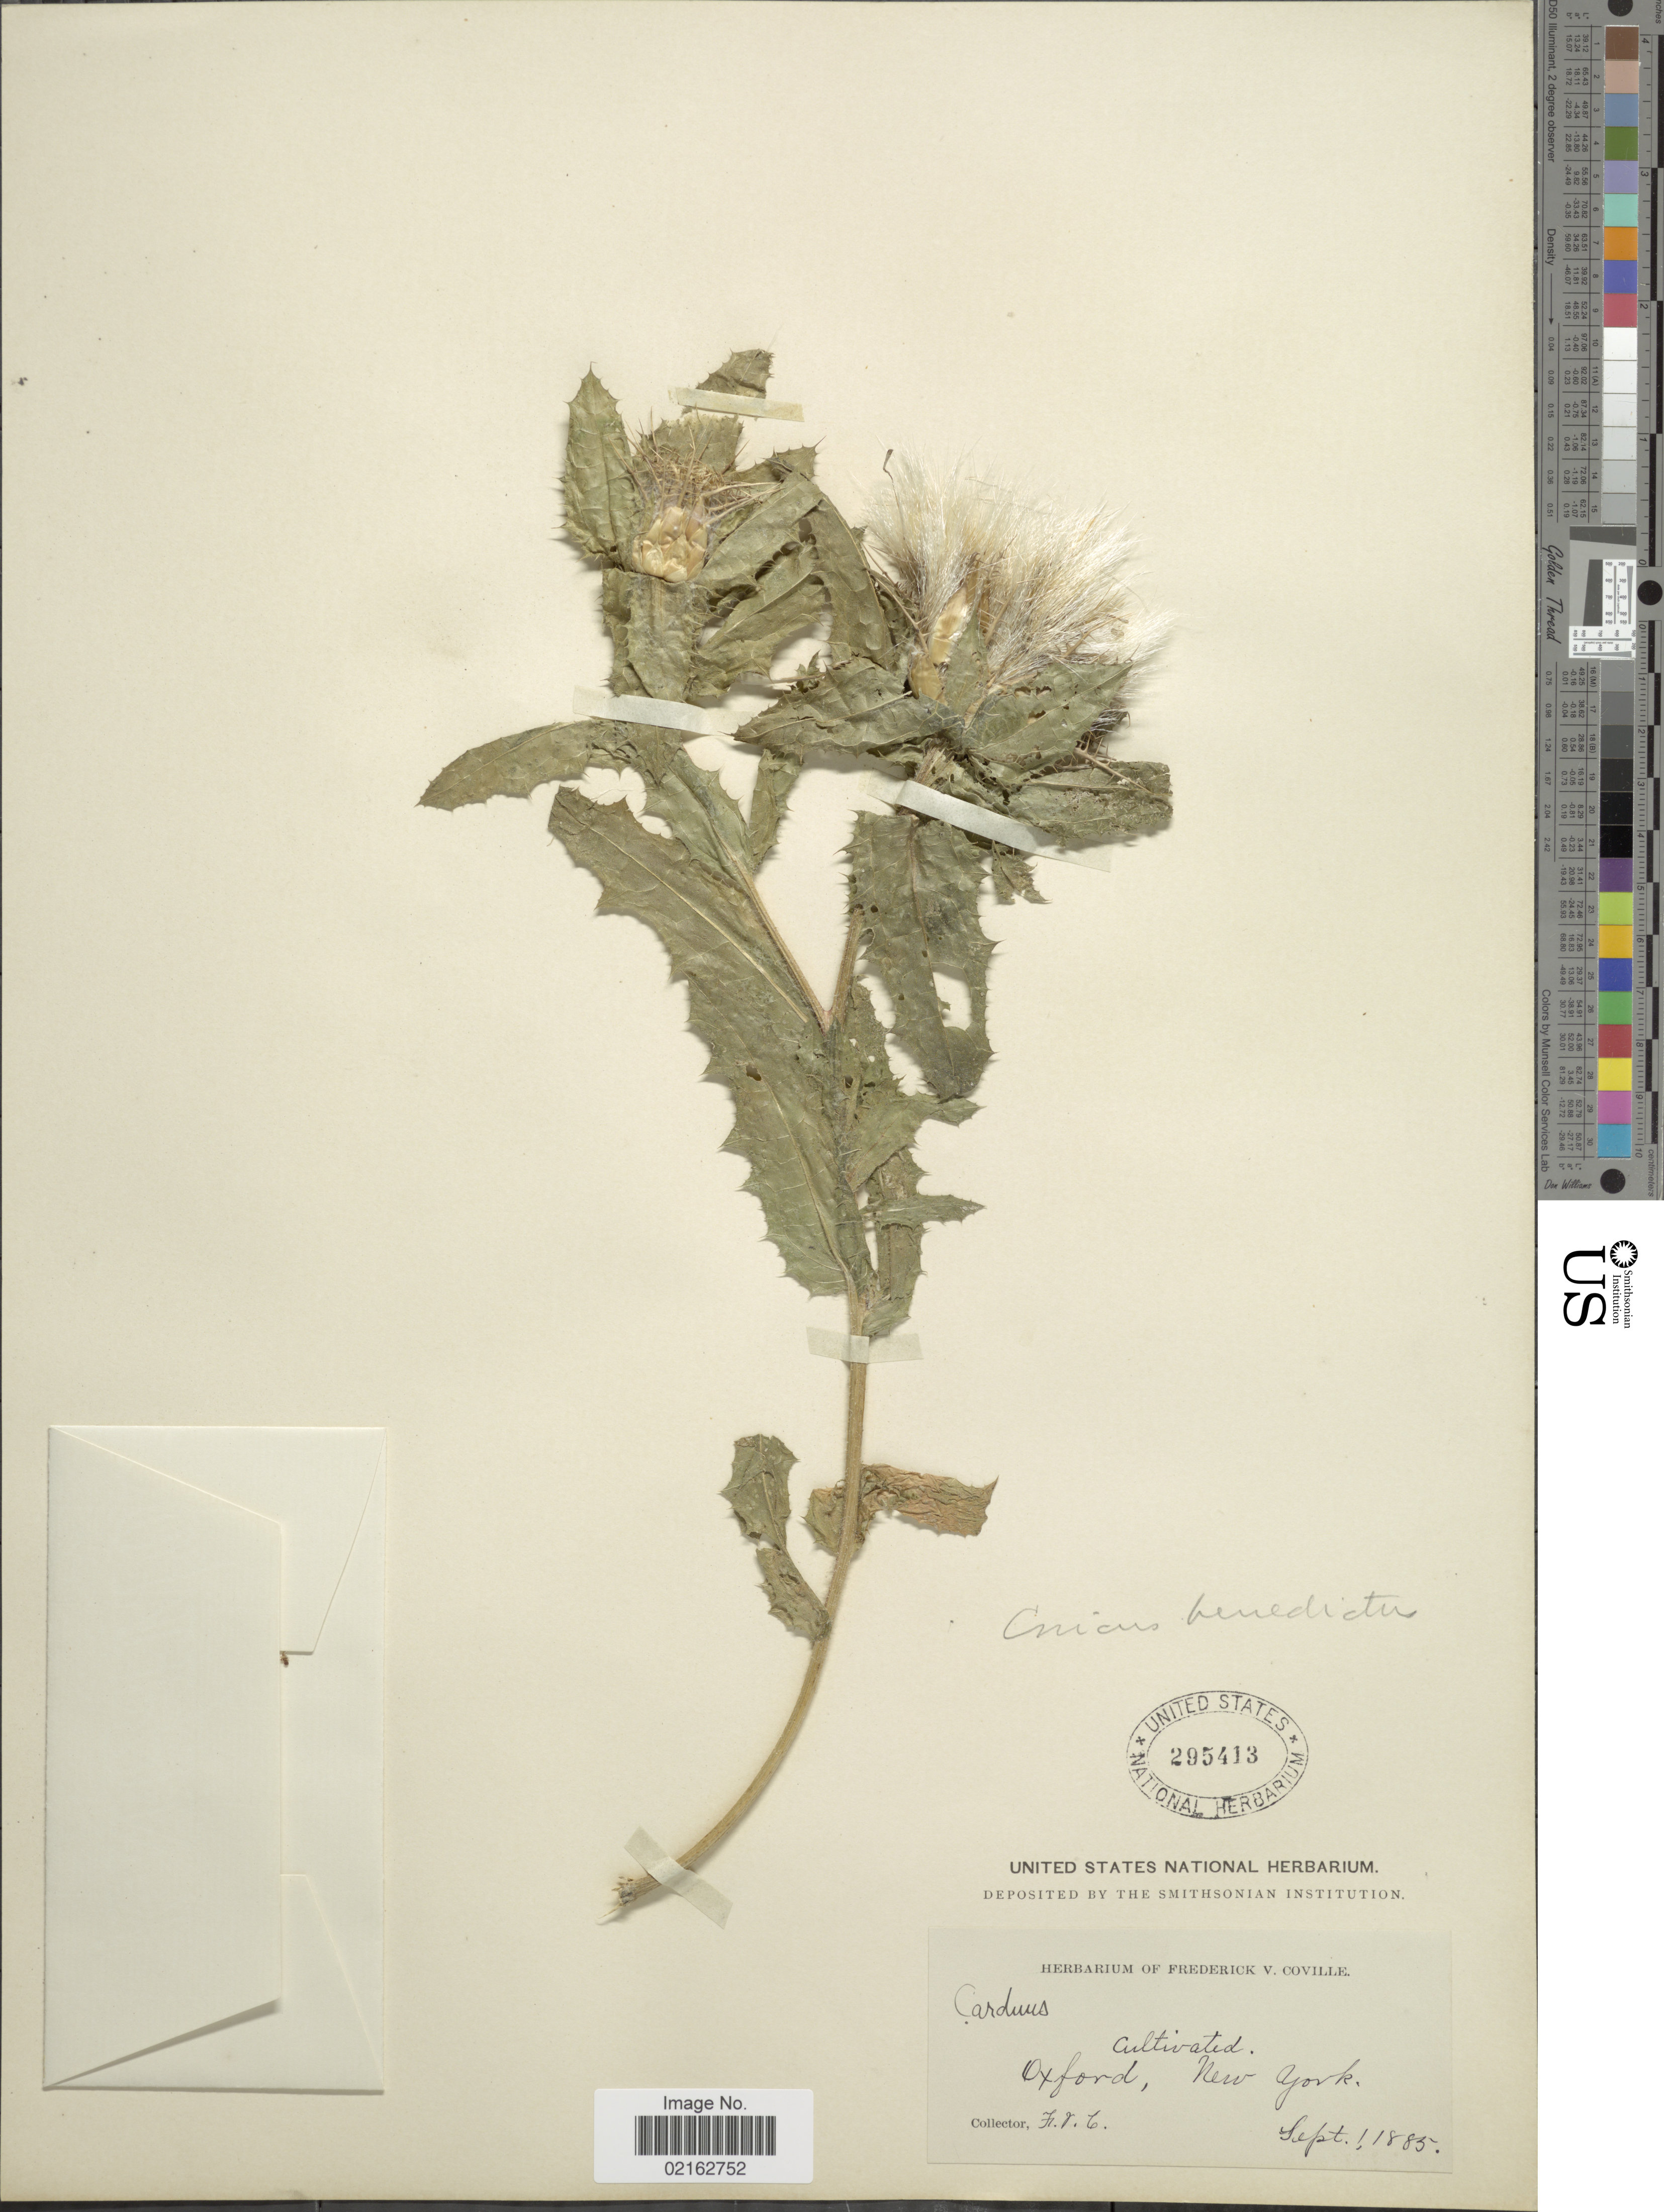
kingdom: Plantae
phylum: Tracheophyta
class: Magnoliopsida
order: Asterales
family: Asteraceae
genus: Centaurea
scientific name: Centaurea benedicta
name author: (L.) L.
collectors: F. V. Coville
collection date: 1885-09-01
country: United States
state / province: New York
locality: Cultivated. Oxford, New York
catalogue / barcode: US 295413